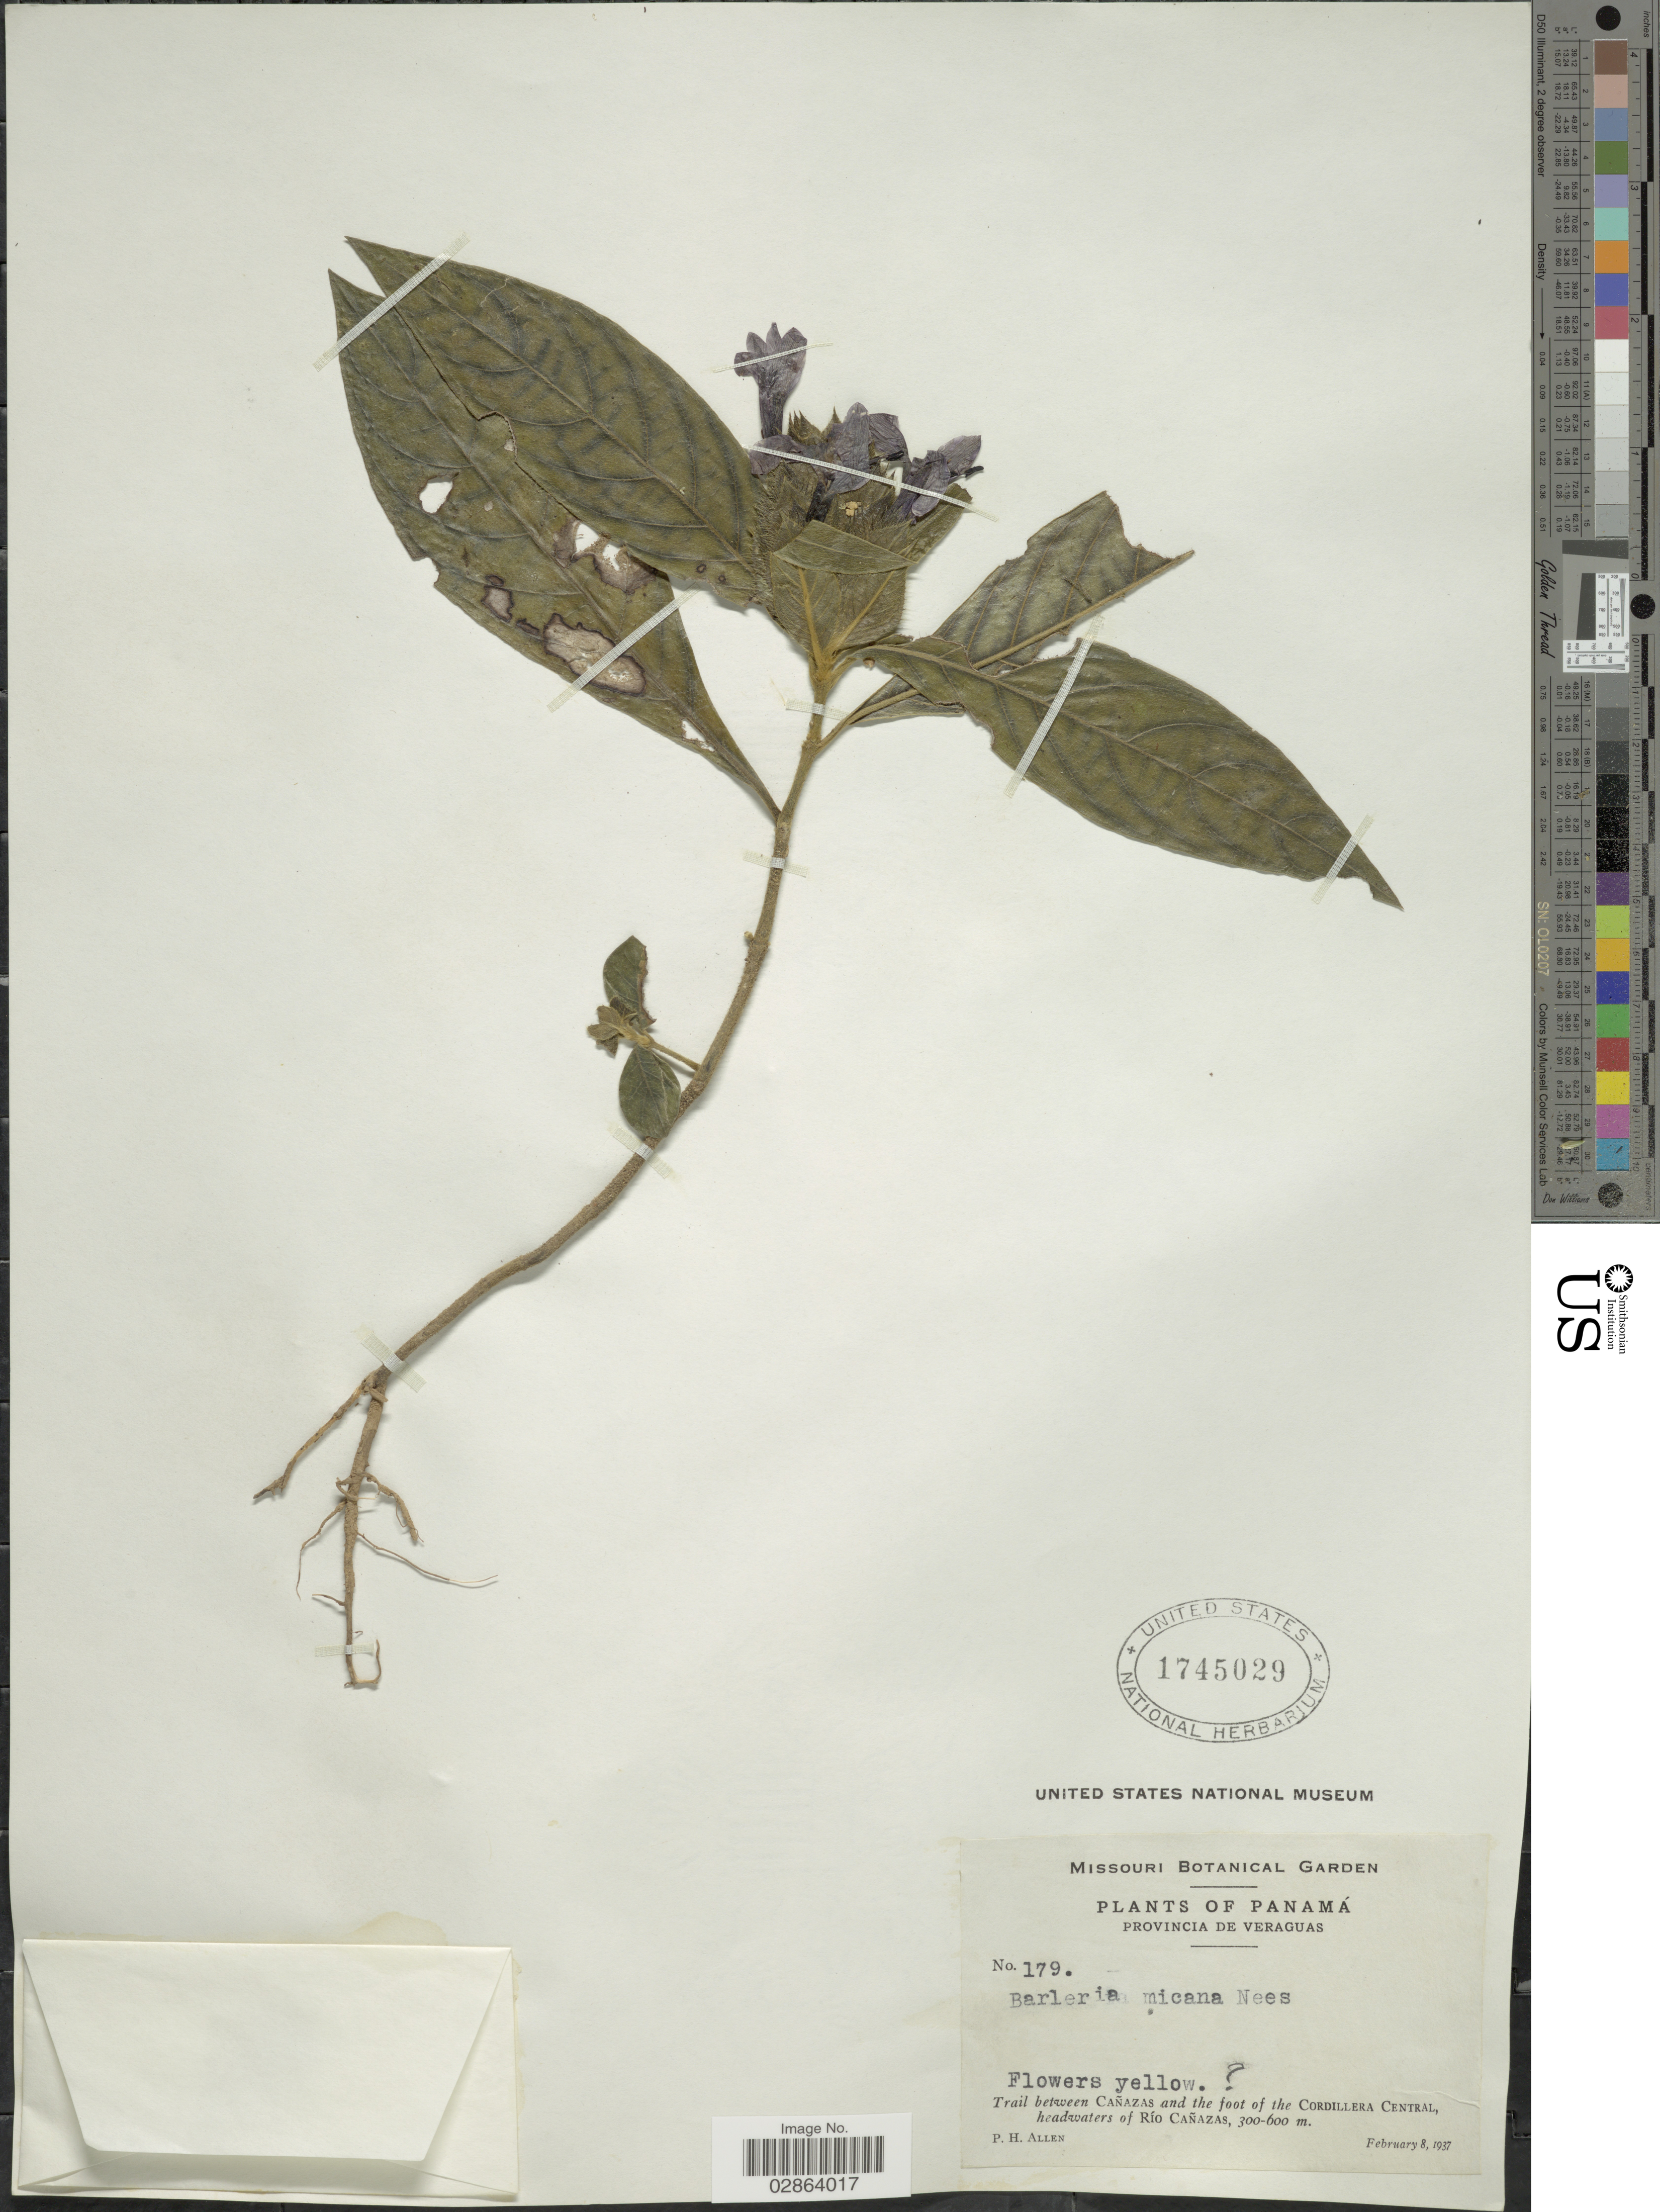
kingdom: Plantae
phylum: Tracheophyta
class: Magnoliopsida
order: Lamiales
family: Acanthaceae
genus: Barleria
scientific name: Barleria oenotheroides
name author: Dum. Cours.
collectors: P. H. Allen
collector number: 179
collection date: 1937-02-08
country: Panama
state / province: Veraguas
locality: Provincia de Veraguas, Trail between Cañazas and the foot of the Cordillera Central, headwaters of Río Cañazas.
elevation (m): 300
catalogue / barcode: US 1745029